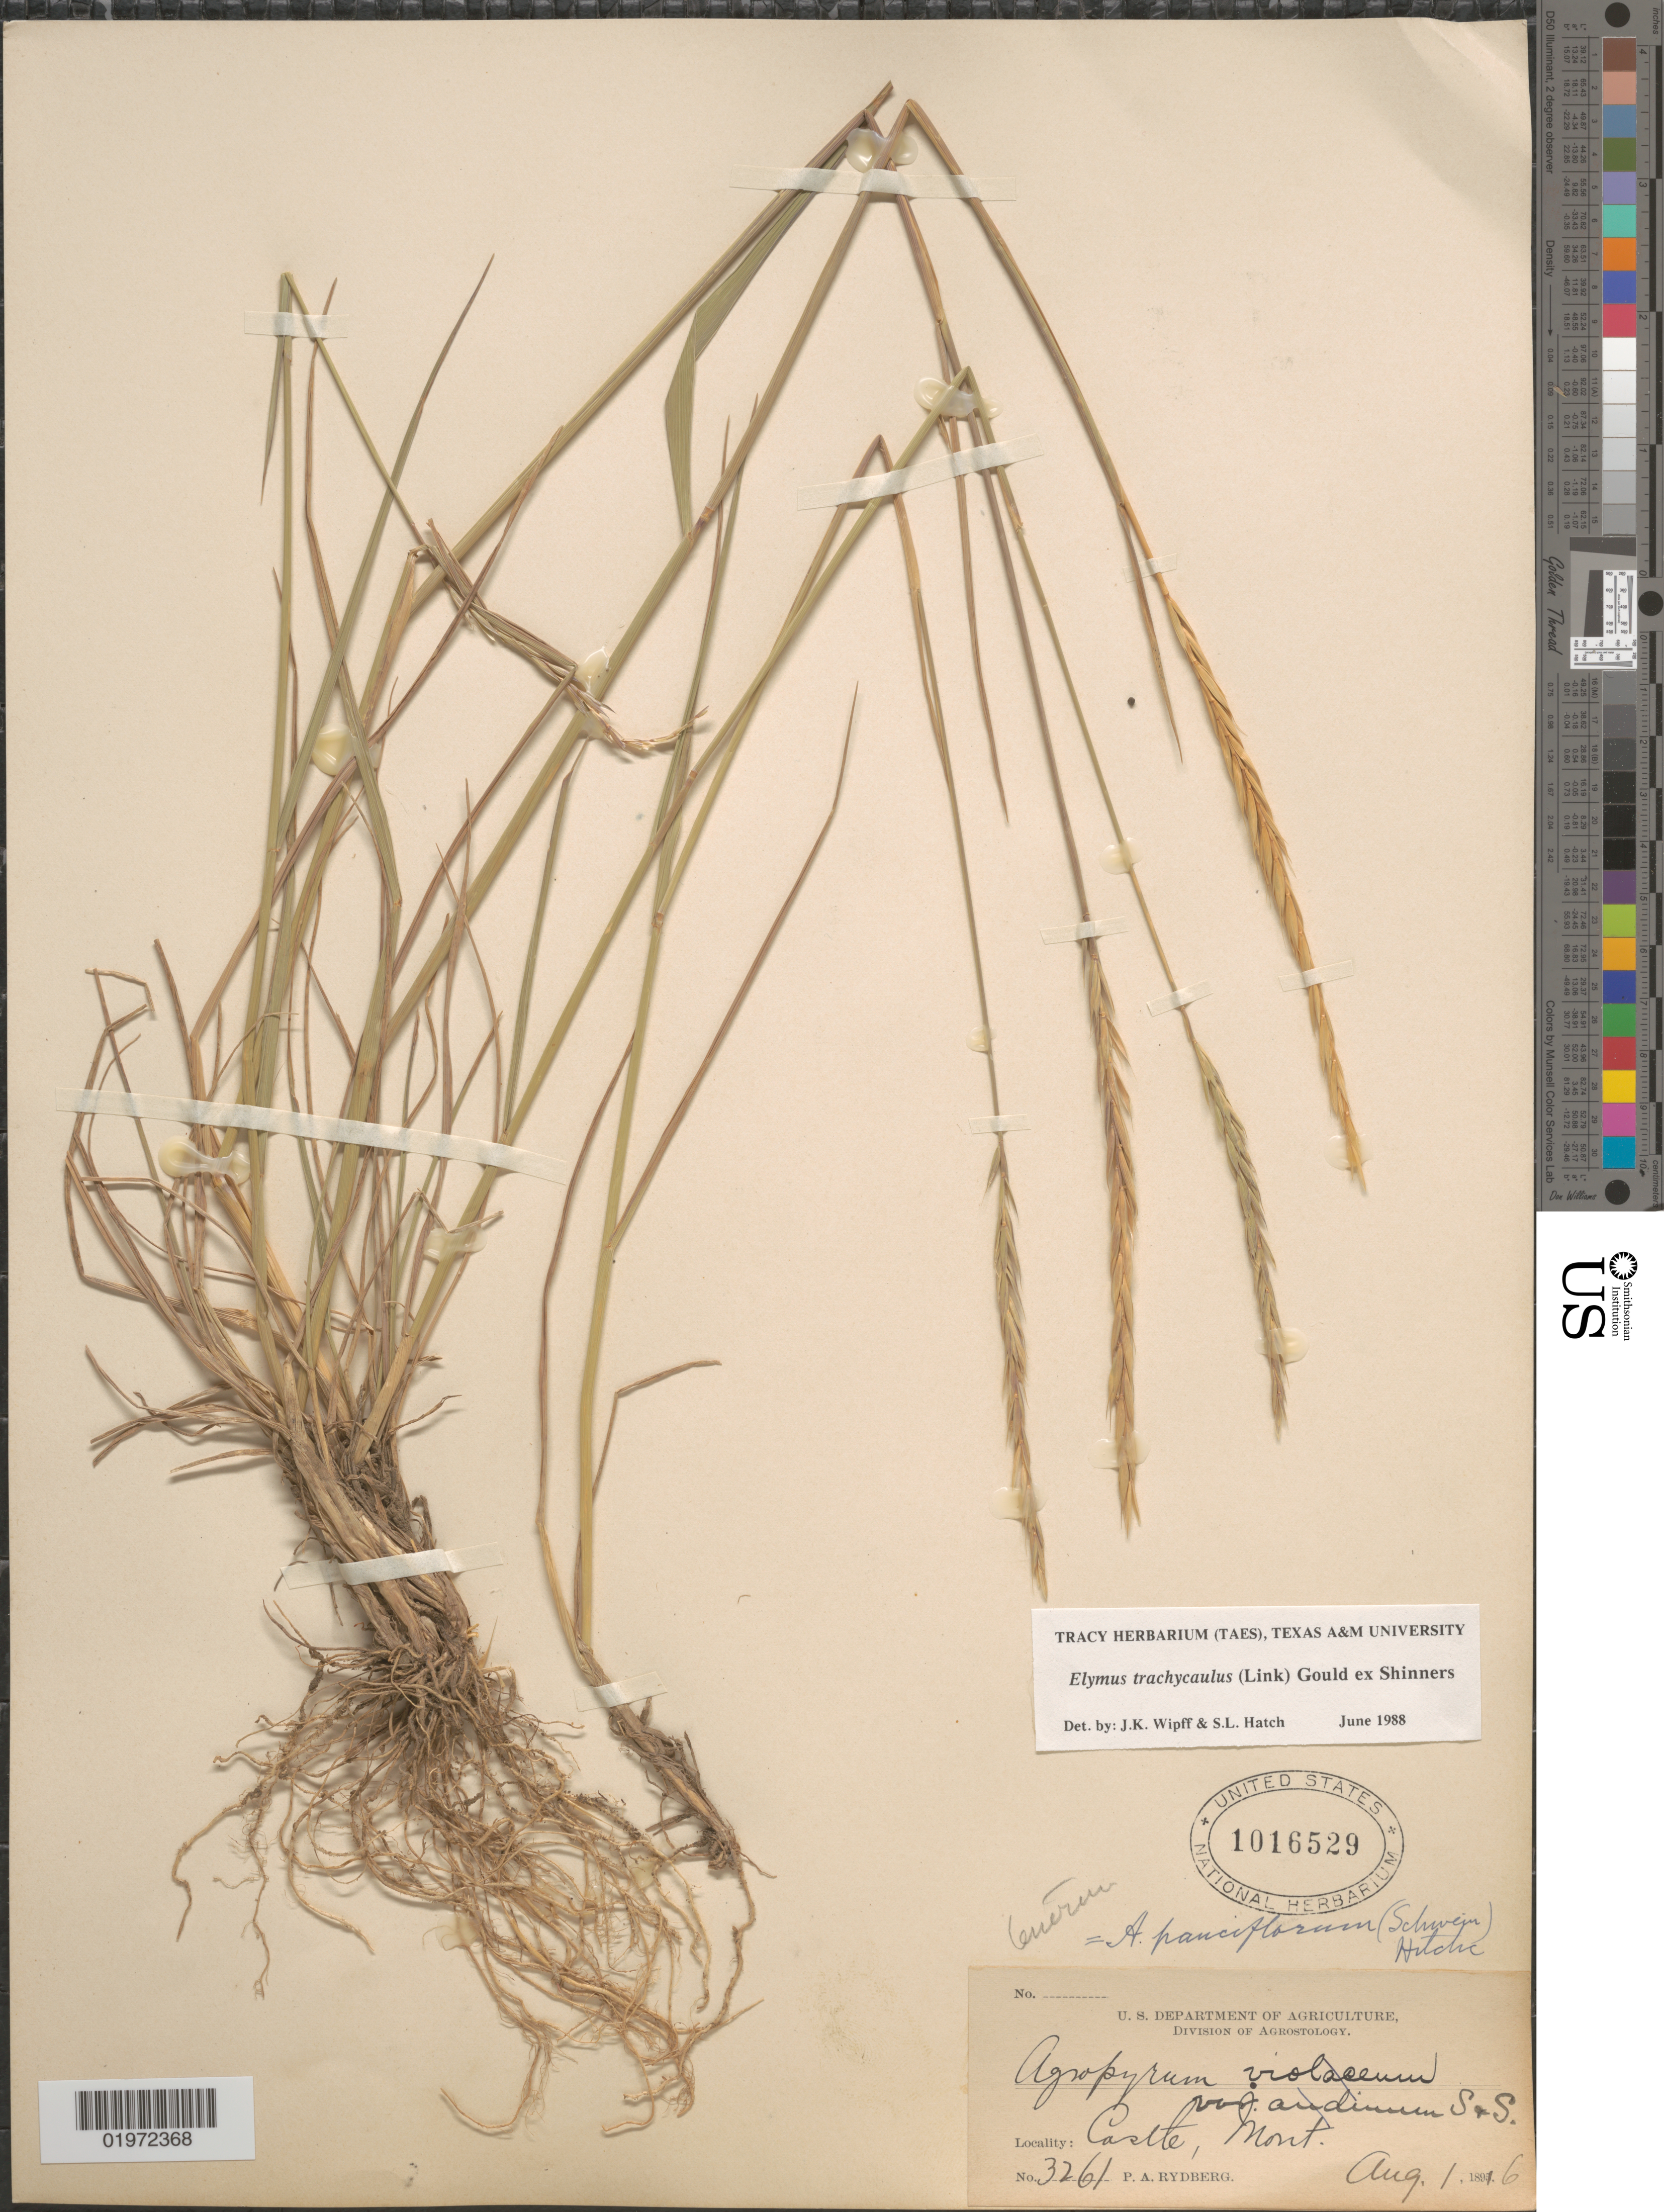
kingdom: Plantae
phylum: Tracheophyta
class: Liliopsida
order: Poales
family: Poaceae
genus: Elymus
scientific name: Elymus trachycaulus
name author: (Link) Gould ex Shinners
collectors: P. A. Rydberg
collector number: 3261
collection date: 1896-08-01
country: United States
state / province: Montana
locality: Castle.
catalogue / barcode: US 1016529